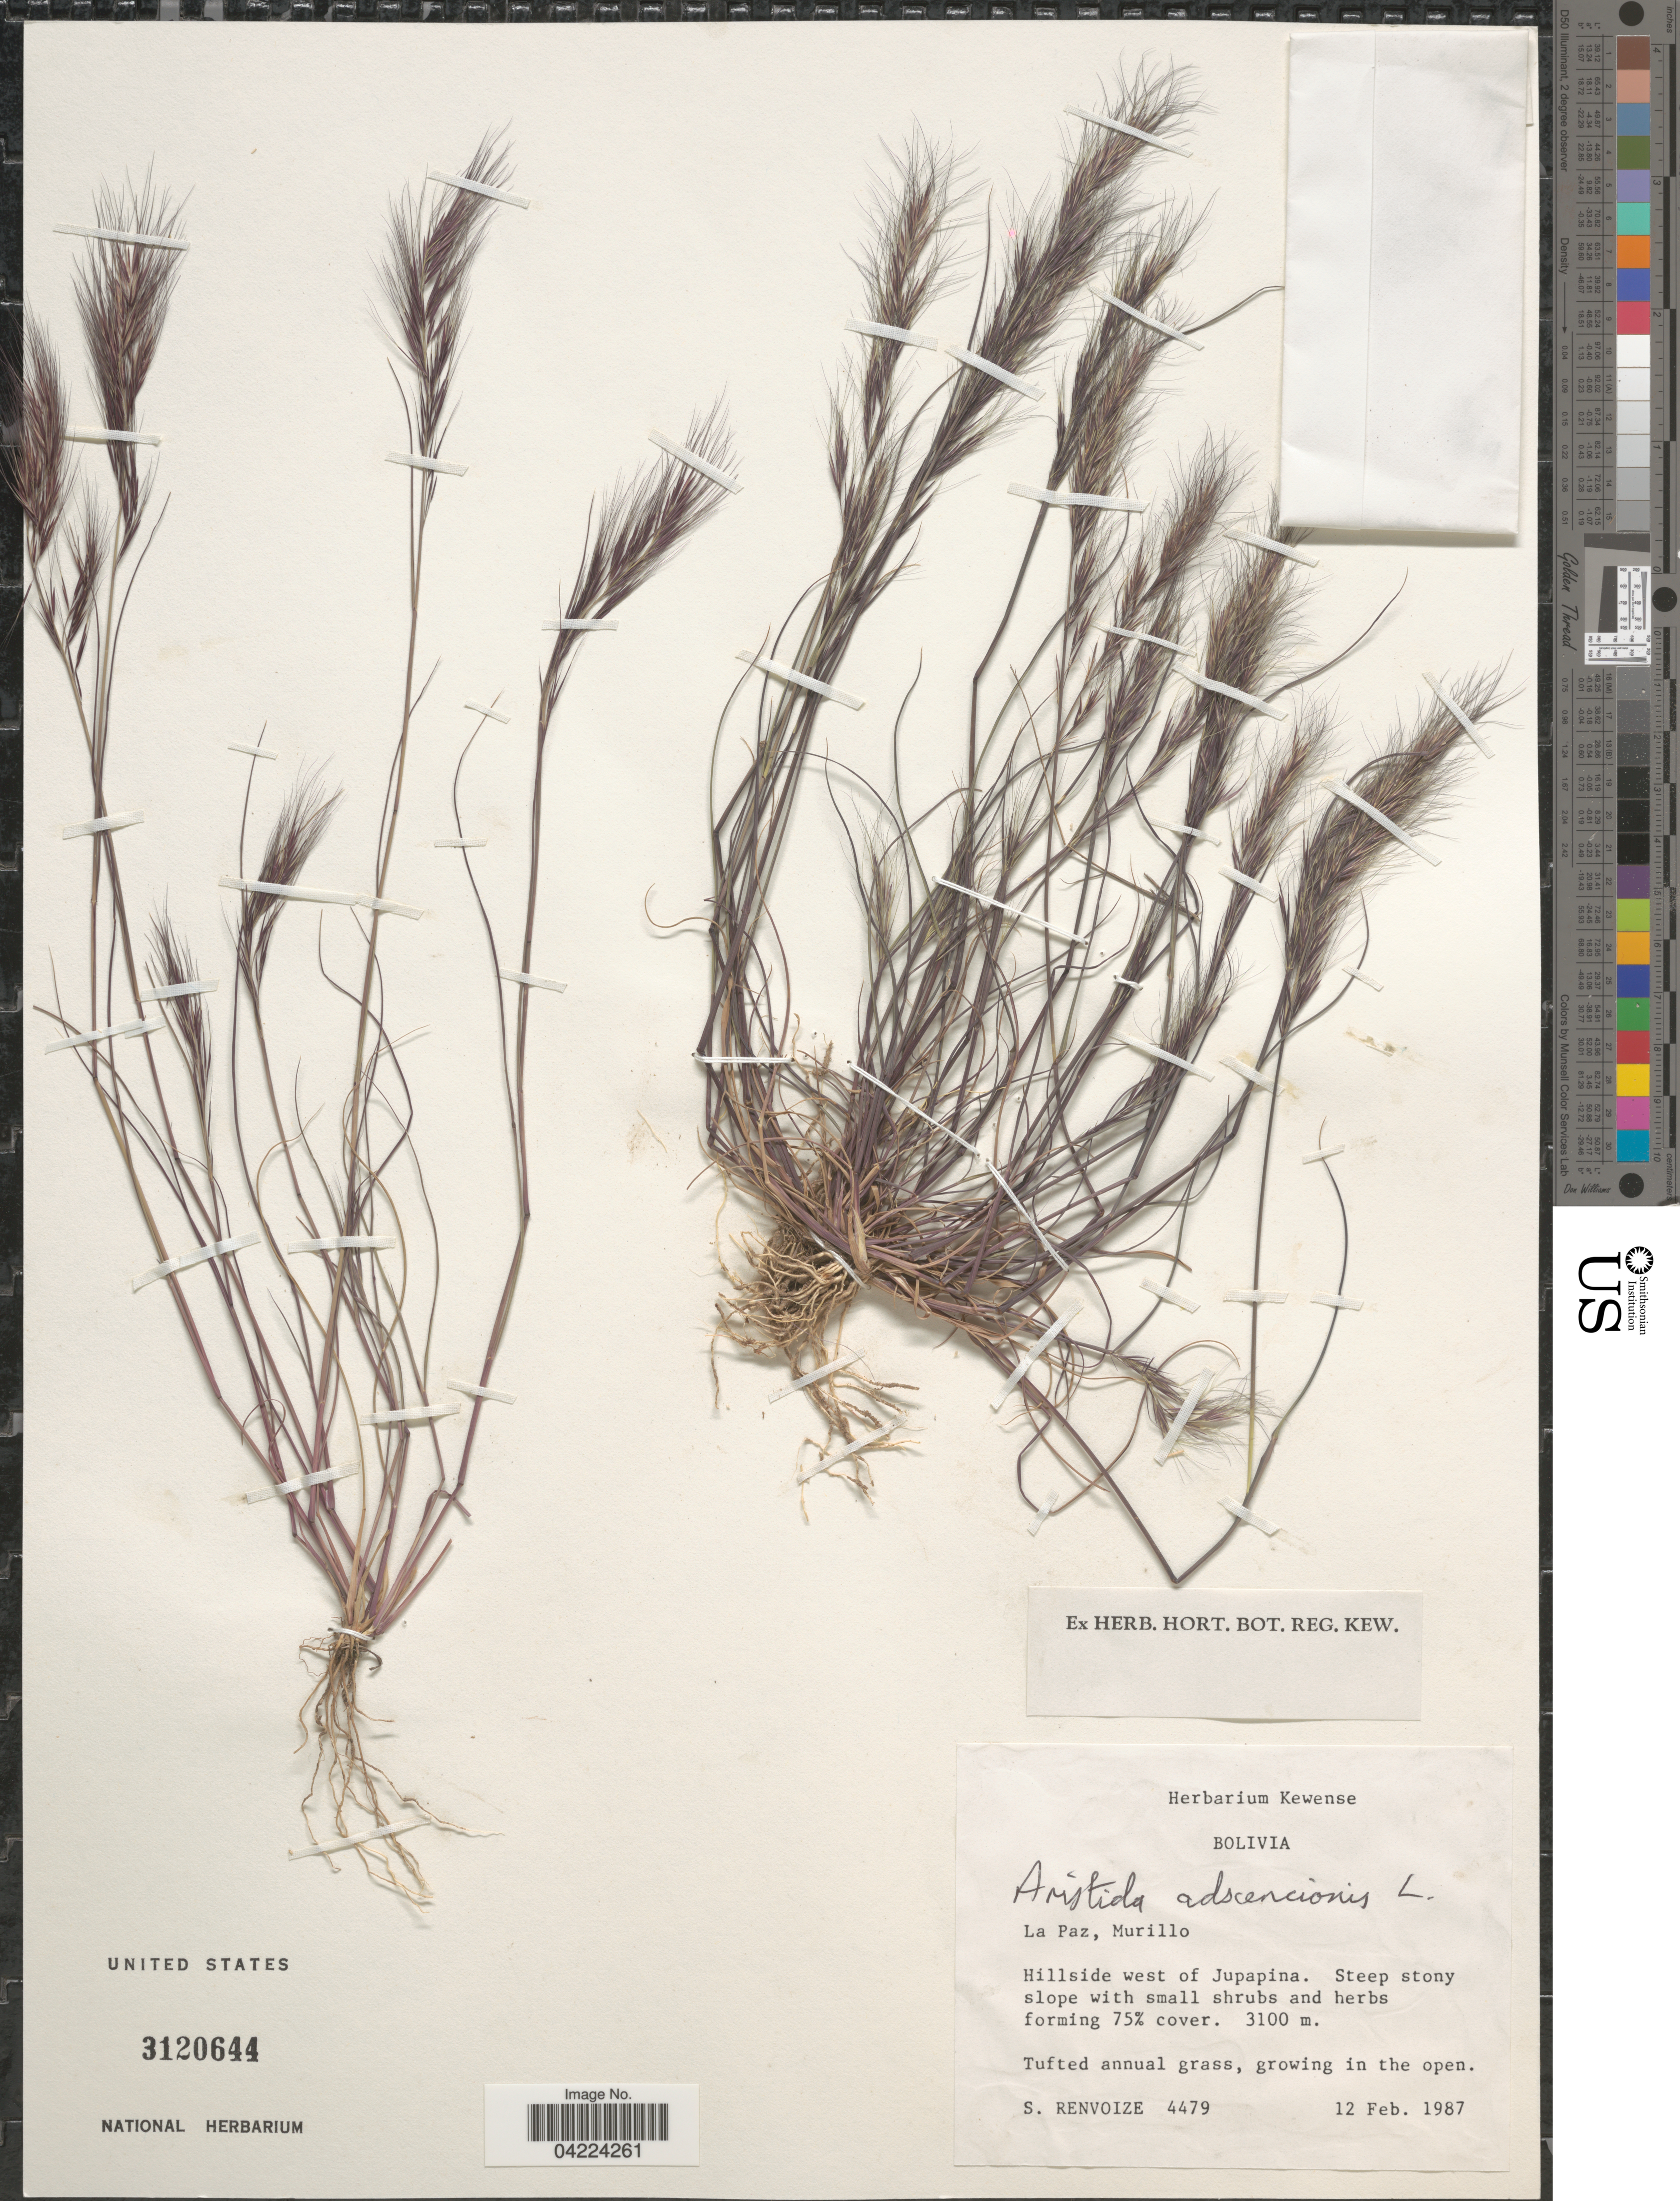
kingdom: Plantae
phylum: Tracheophyta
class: Liliopsida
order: Poales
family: Poaceae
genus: Aristida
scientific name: Aristida adscensionis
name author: L.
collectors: S. A. Renvoize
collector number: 4479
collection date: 1987-02-12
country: Bolivia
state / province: La Paz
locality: Murillo. Hillside west of Jupapina. Steep stony slope.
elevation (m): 3100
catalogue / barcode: US 3120644